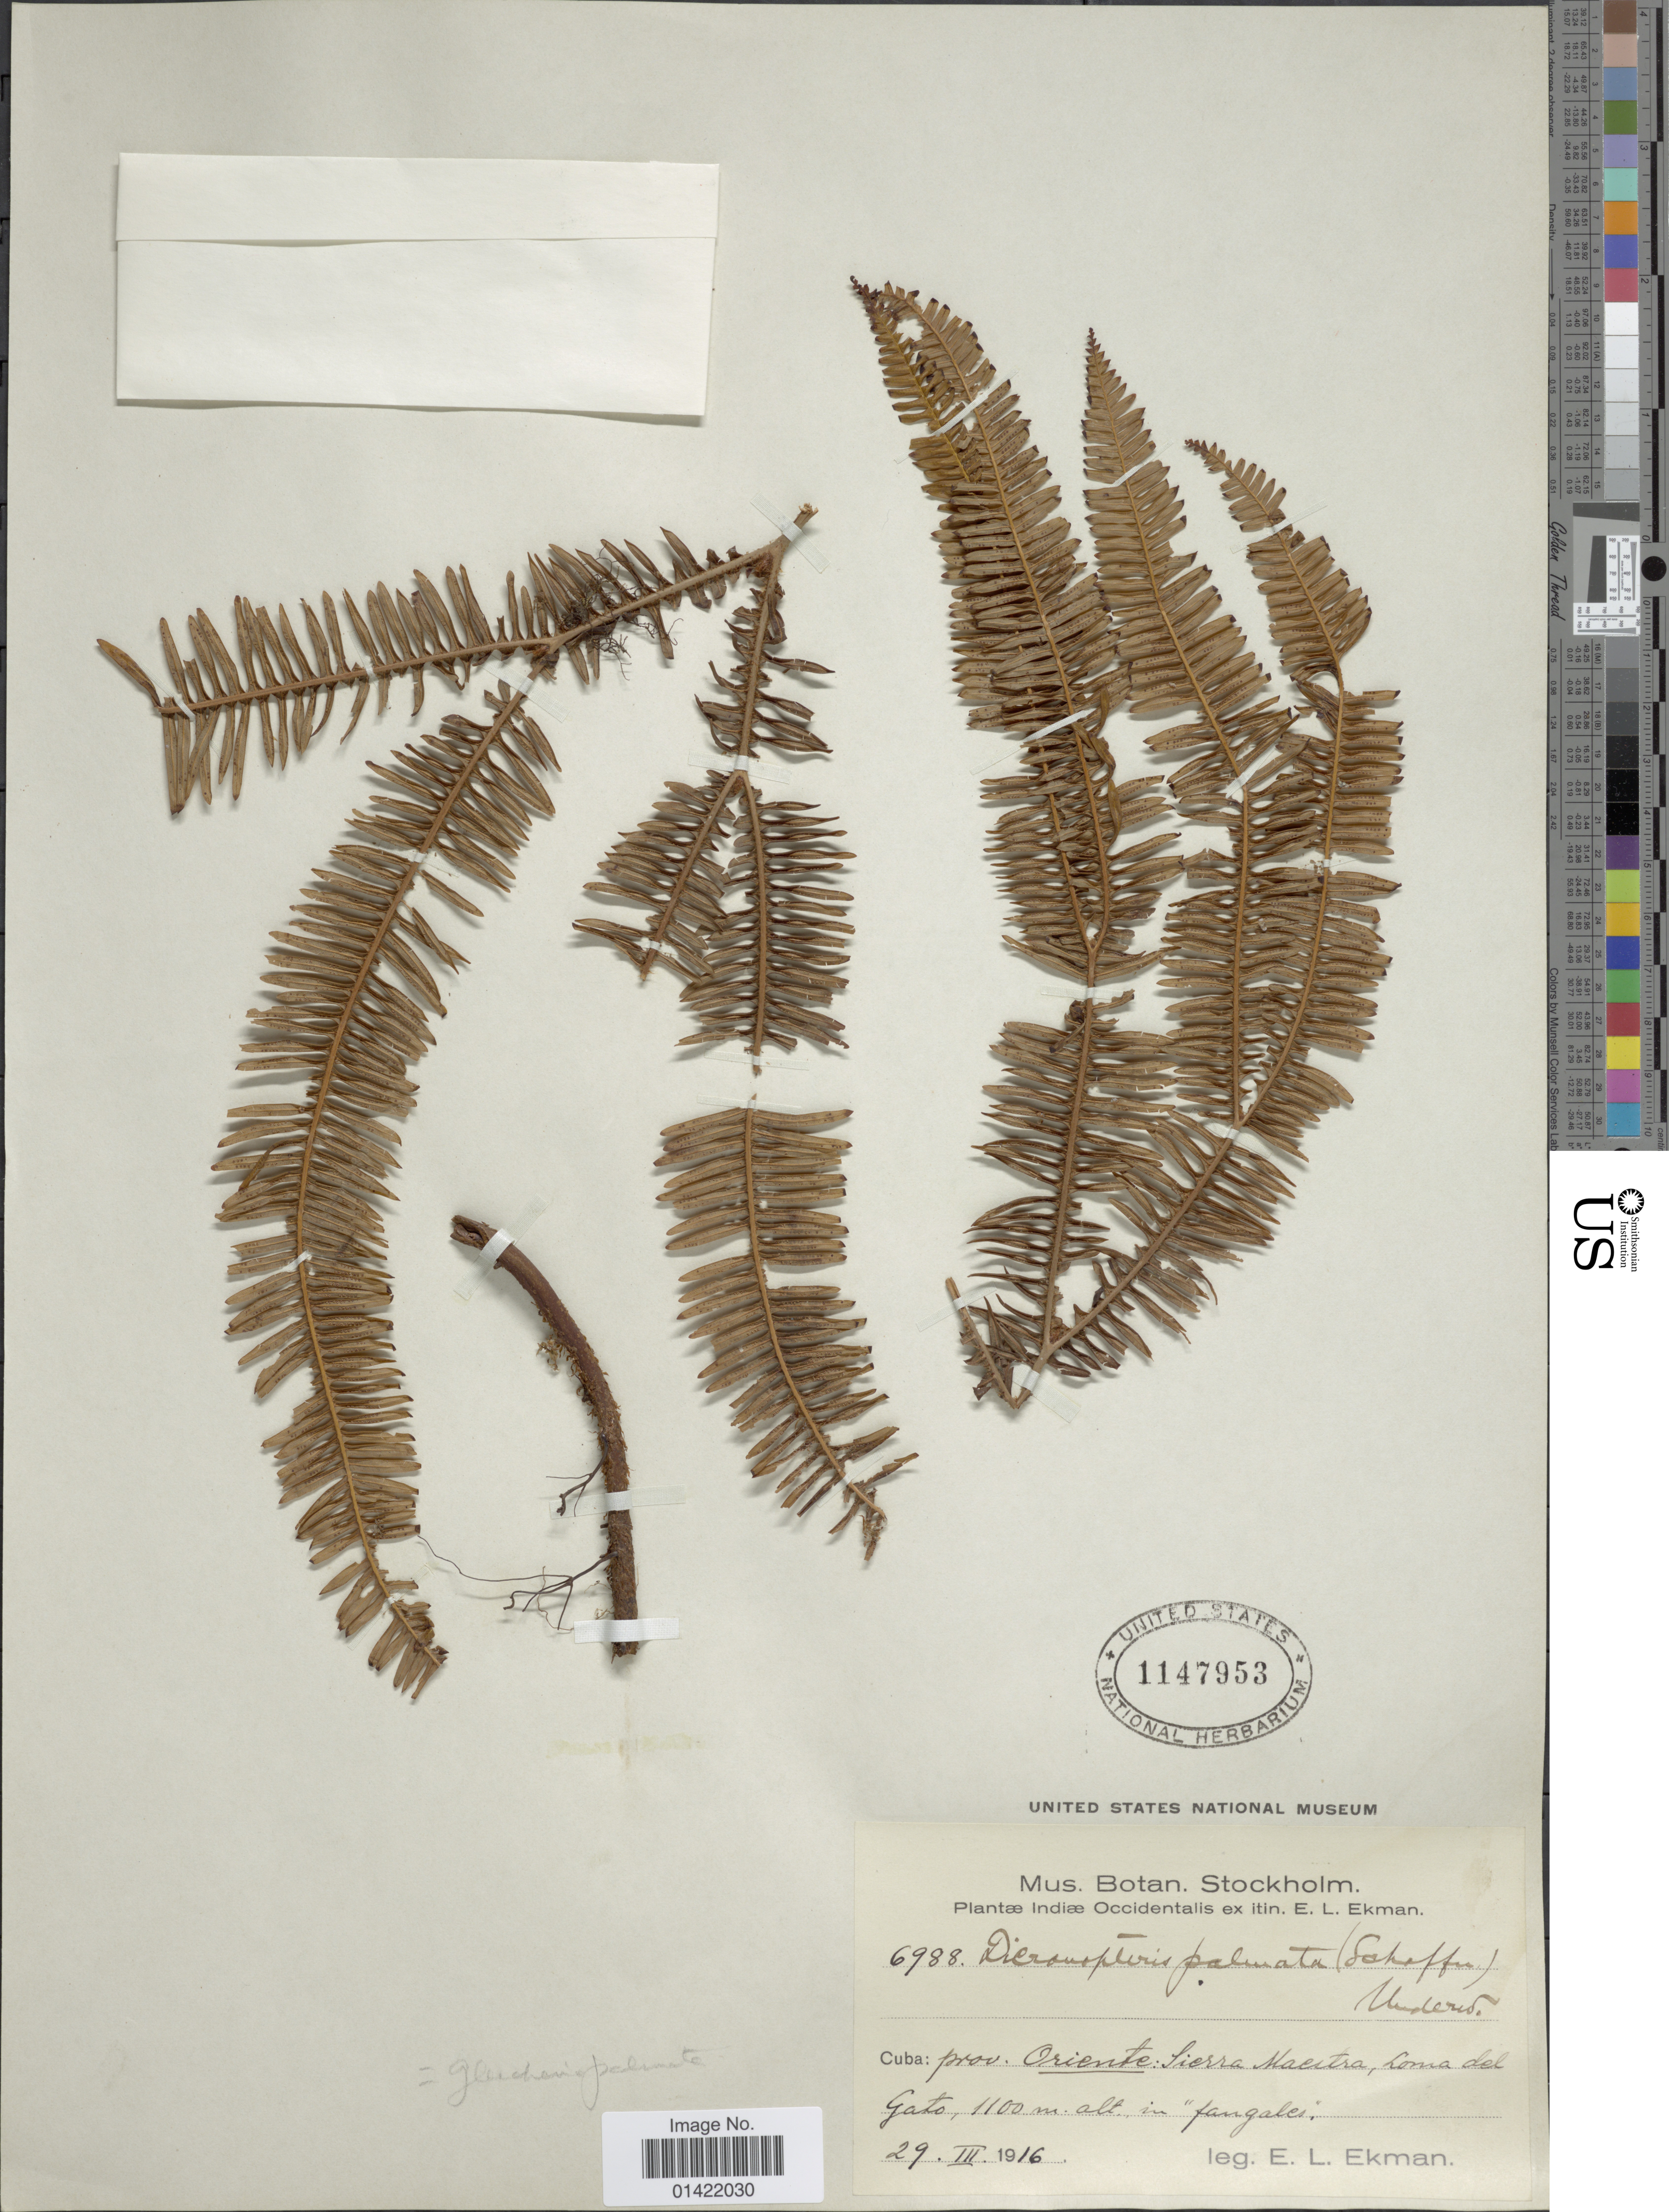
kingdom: Plantae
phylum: Tracheophyta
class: Polypodiopsida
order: Gleicheniales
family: Gleicheniaceae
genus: Sticherus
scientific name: Sticherus furcatus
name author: (L.) Ching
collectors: E. L. Ekman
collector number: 6988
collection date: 1916-03-29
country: Cuba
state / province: Oriente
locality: Sierra Mestra, Loma del Gato.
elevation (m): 1100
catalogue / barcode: US 1147953